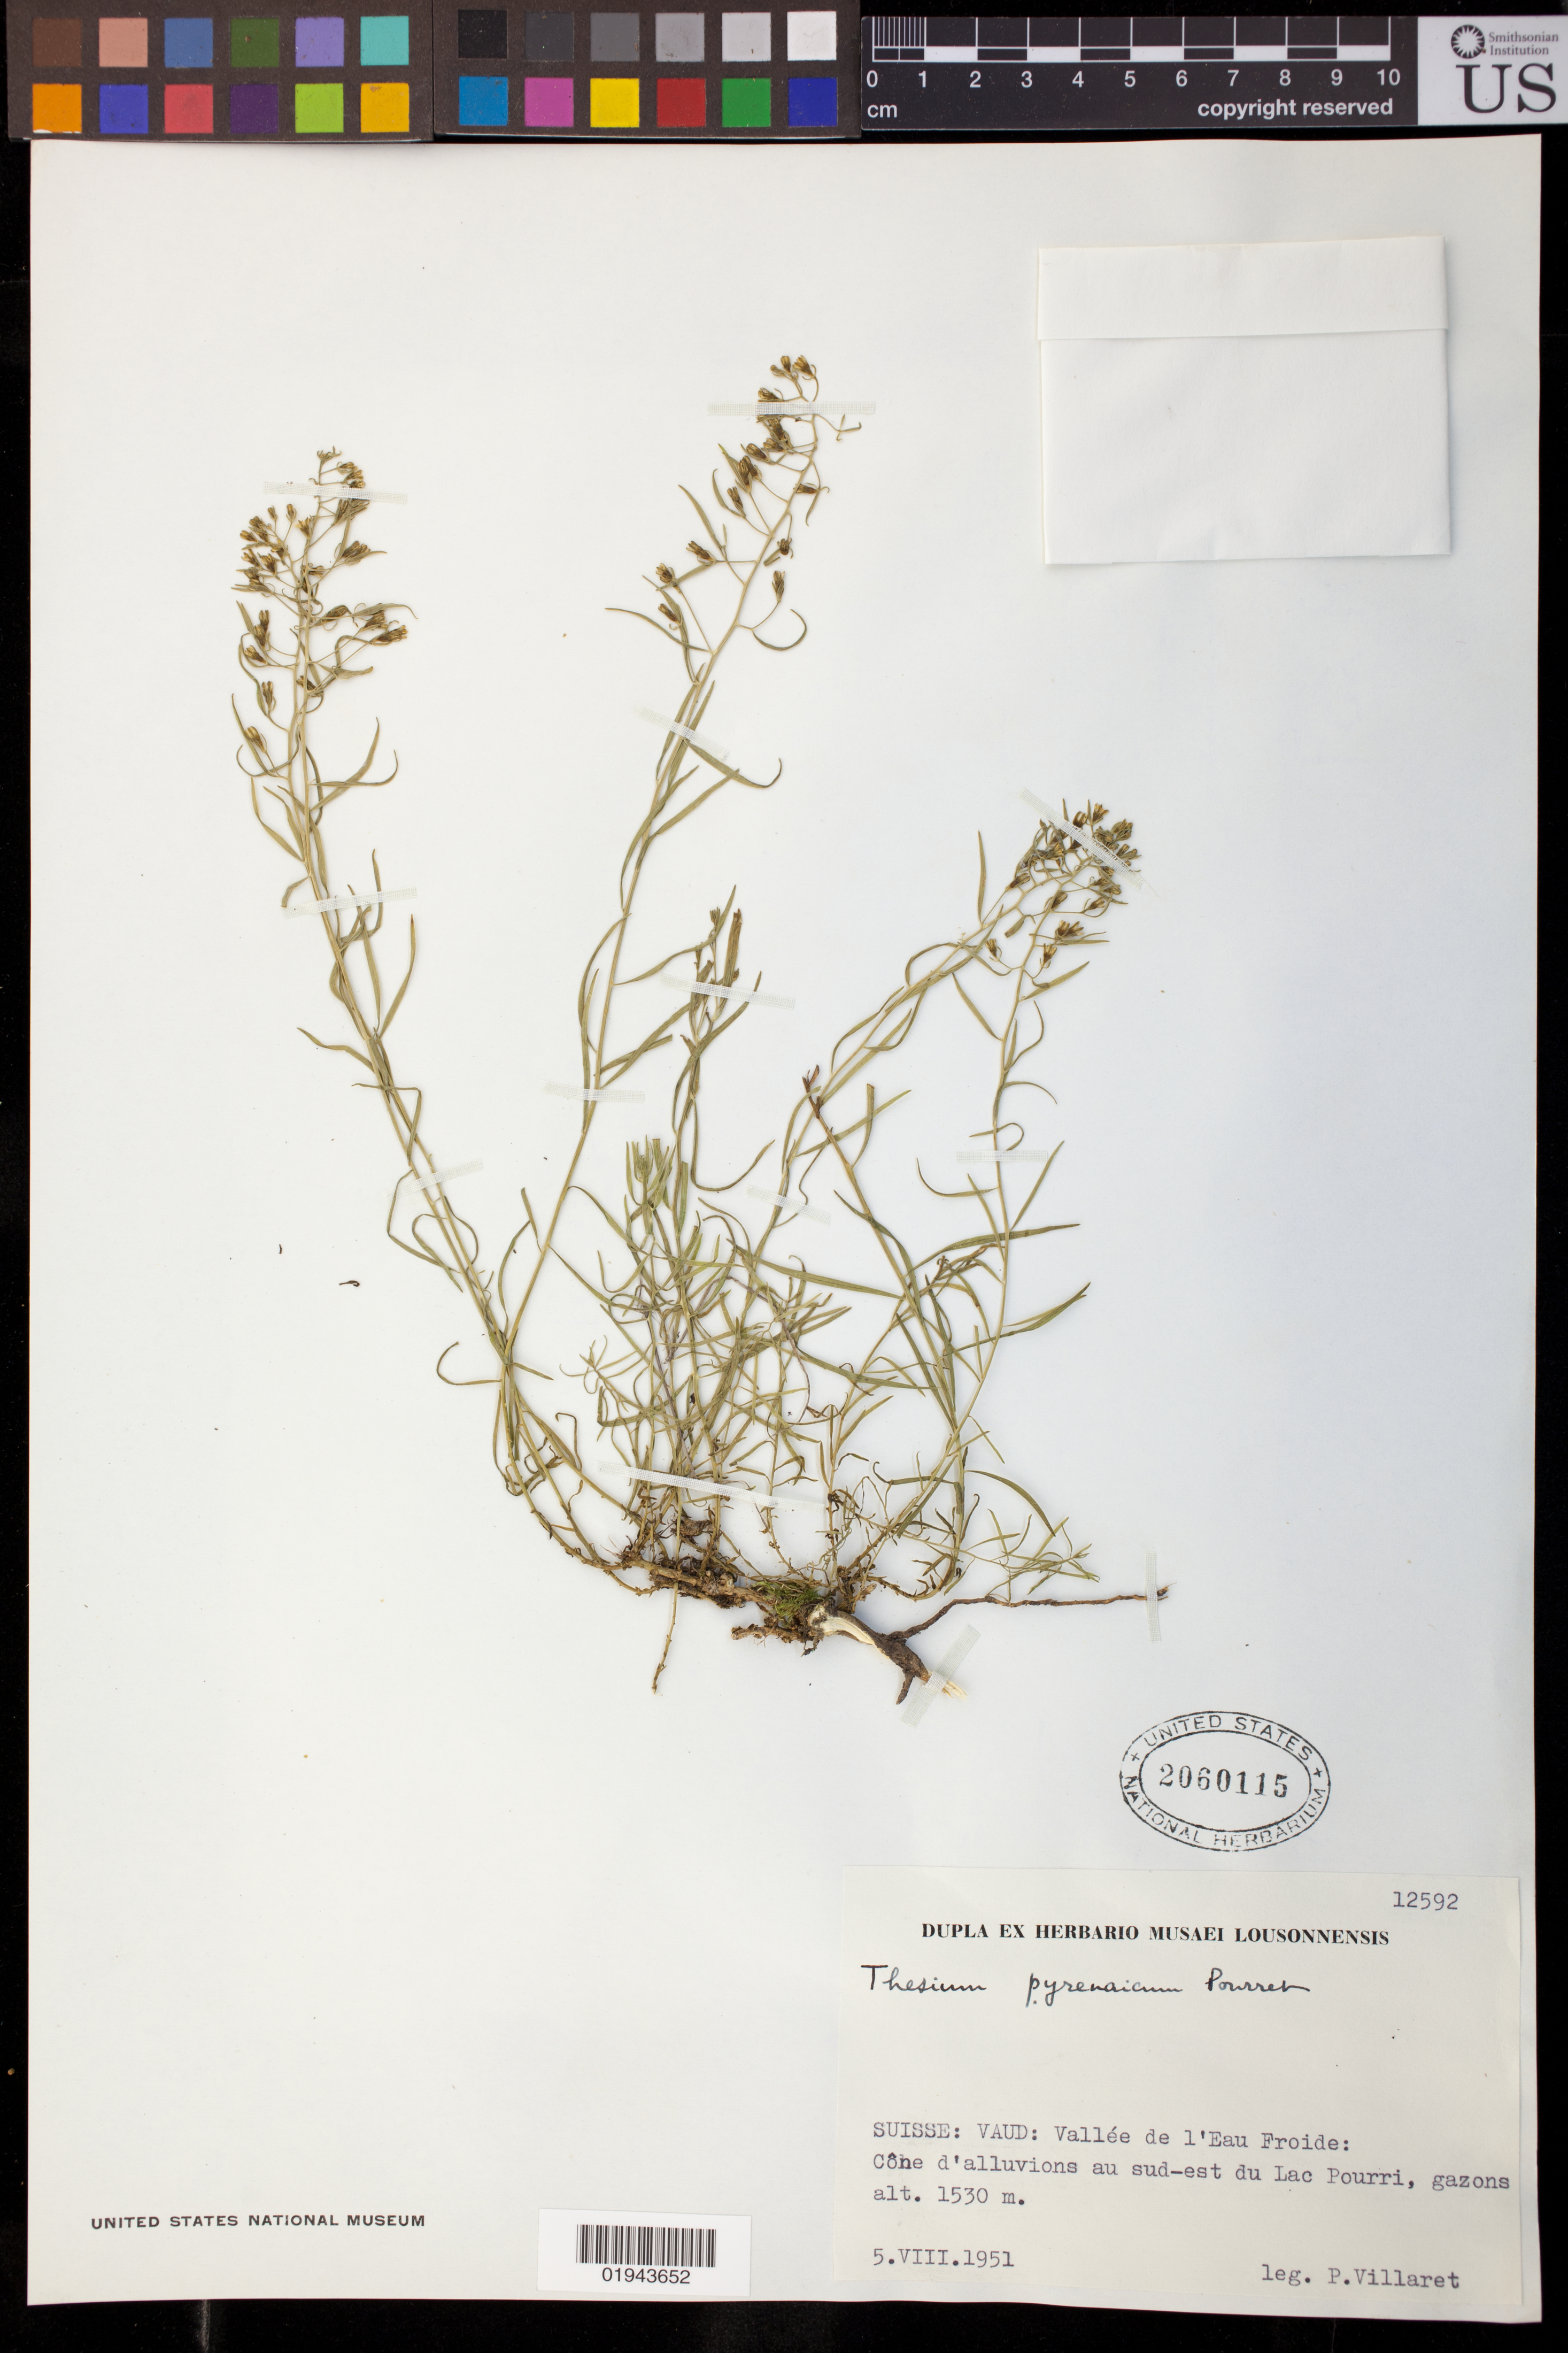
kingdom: Plantae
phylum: Tracheophyta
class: Magnoliopsida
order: Santalales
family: Thesiaceae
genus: Thesium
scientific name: Thesium pyrenaicum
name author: Pourr.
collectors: P. Villaret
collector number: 12592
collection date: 1951-08-05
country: Switzerland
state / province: Vaud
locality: Vallee de l'Eau Froide: Cone d'alluvions au sud-est de Lac Pourri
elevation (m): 1530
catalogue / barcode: US 2060115